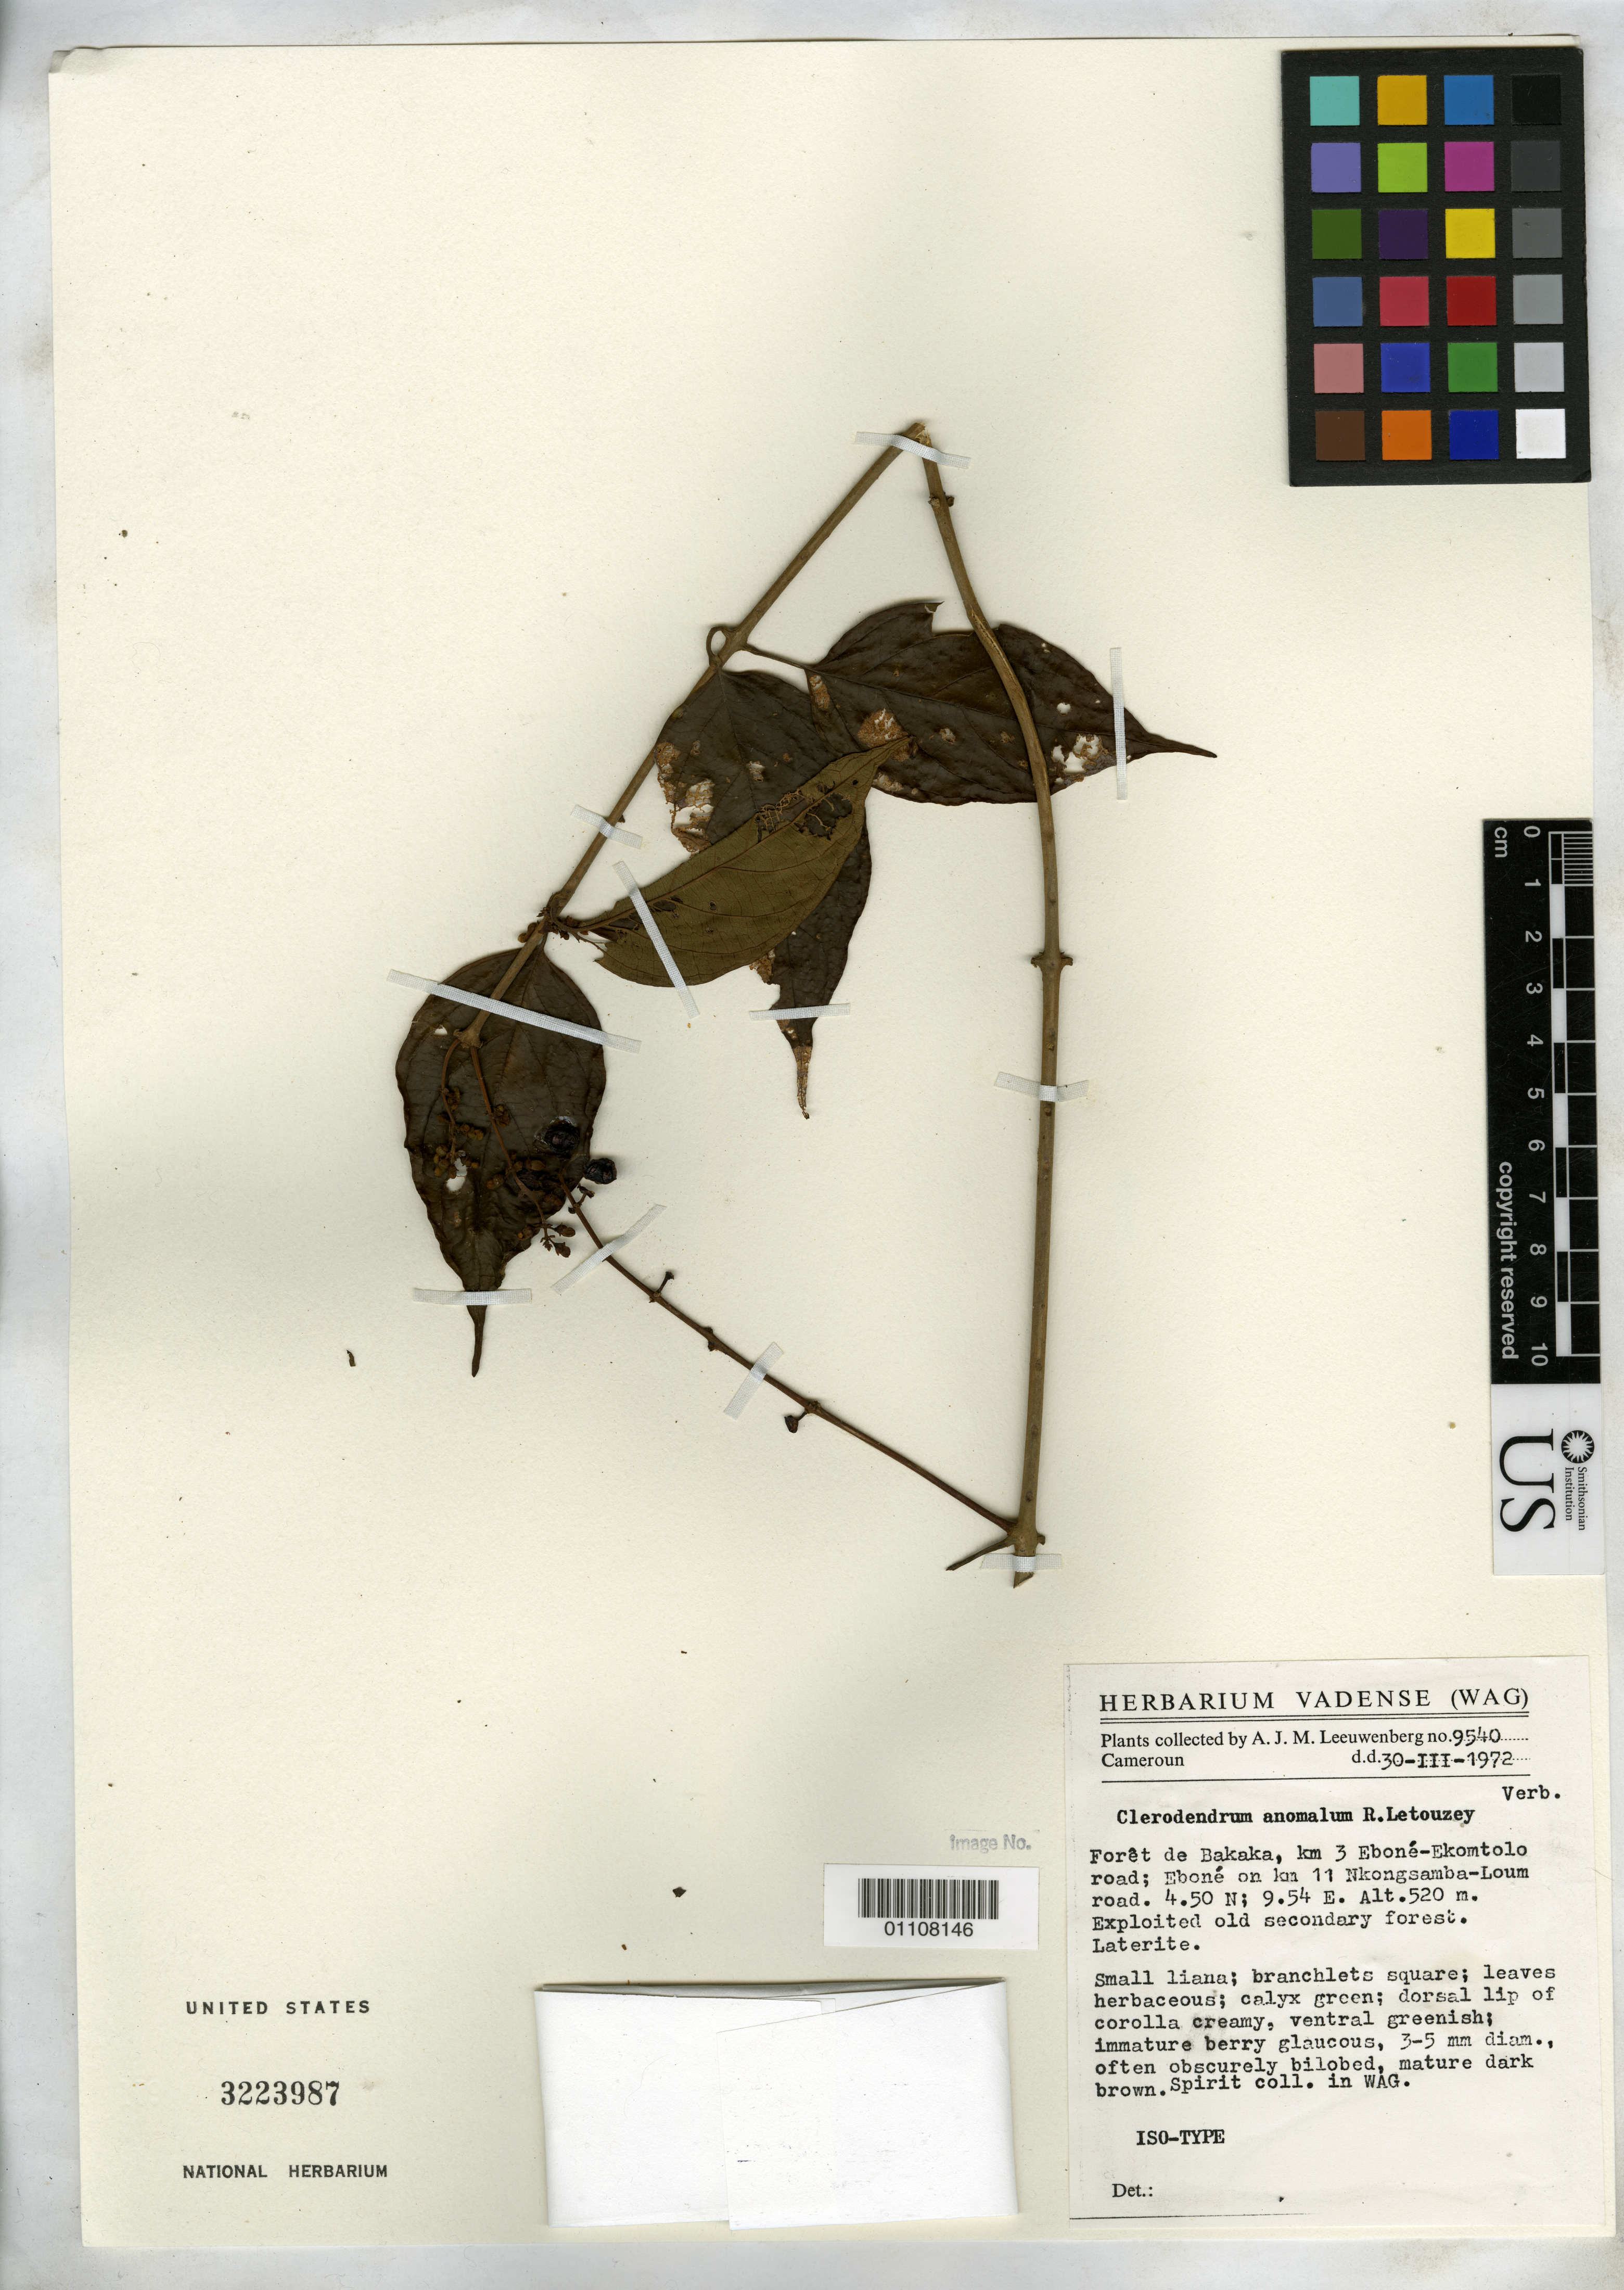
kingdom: Plantae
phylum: Tracheophyta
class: Magnoliopsida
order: Lamiales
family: Lamiaceae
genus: Clerodendrum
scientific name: Clerodendrum anomalum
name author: Letouzey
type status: Isotype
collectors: A. J. M. Leeuwenberg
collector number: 9540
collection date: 1972-03-30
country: Cameroon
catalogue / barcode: US 3223987